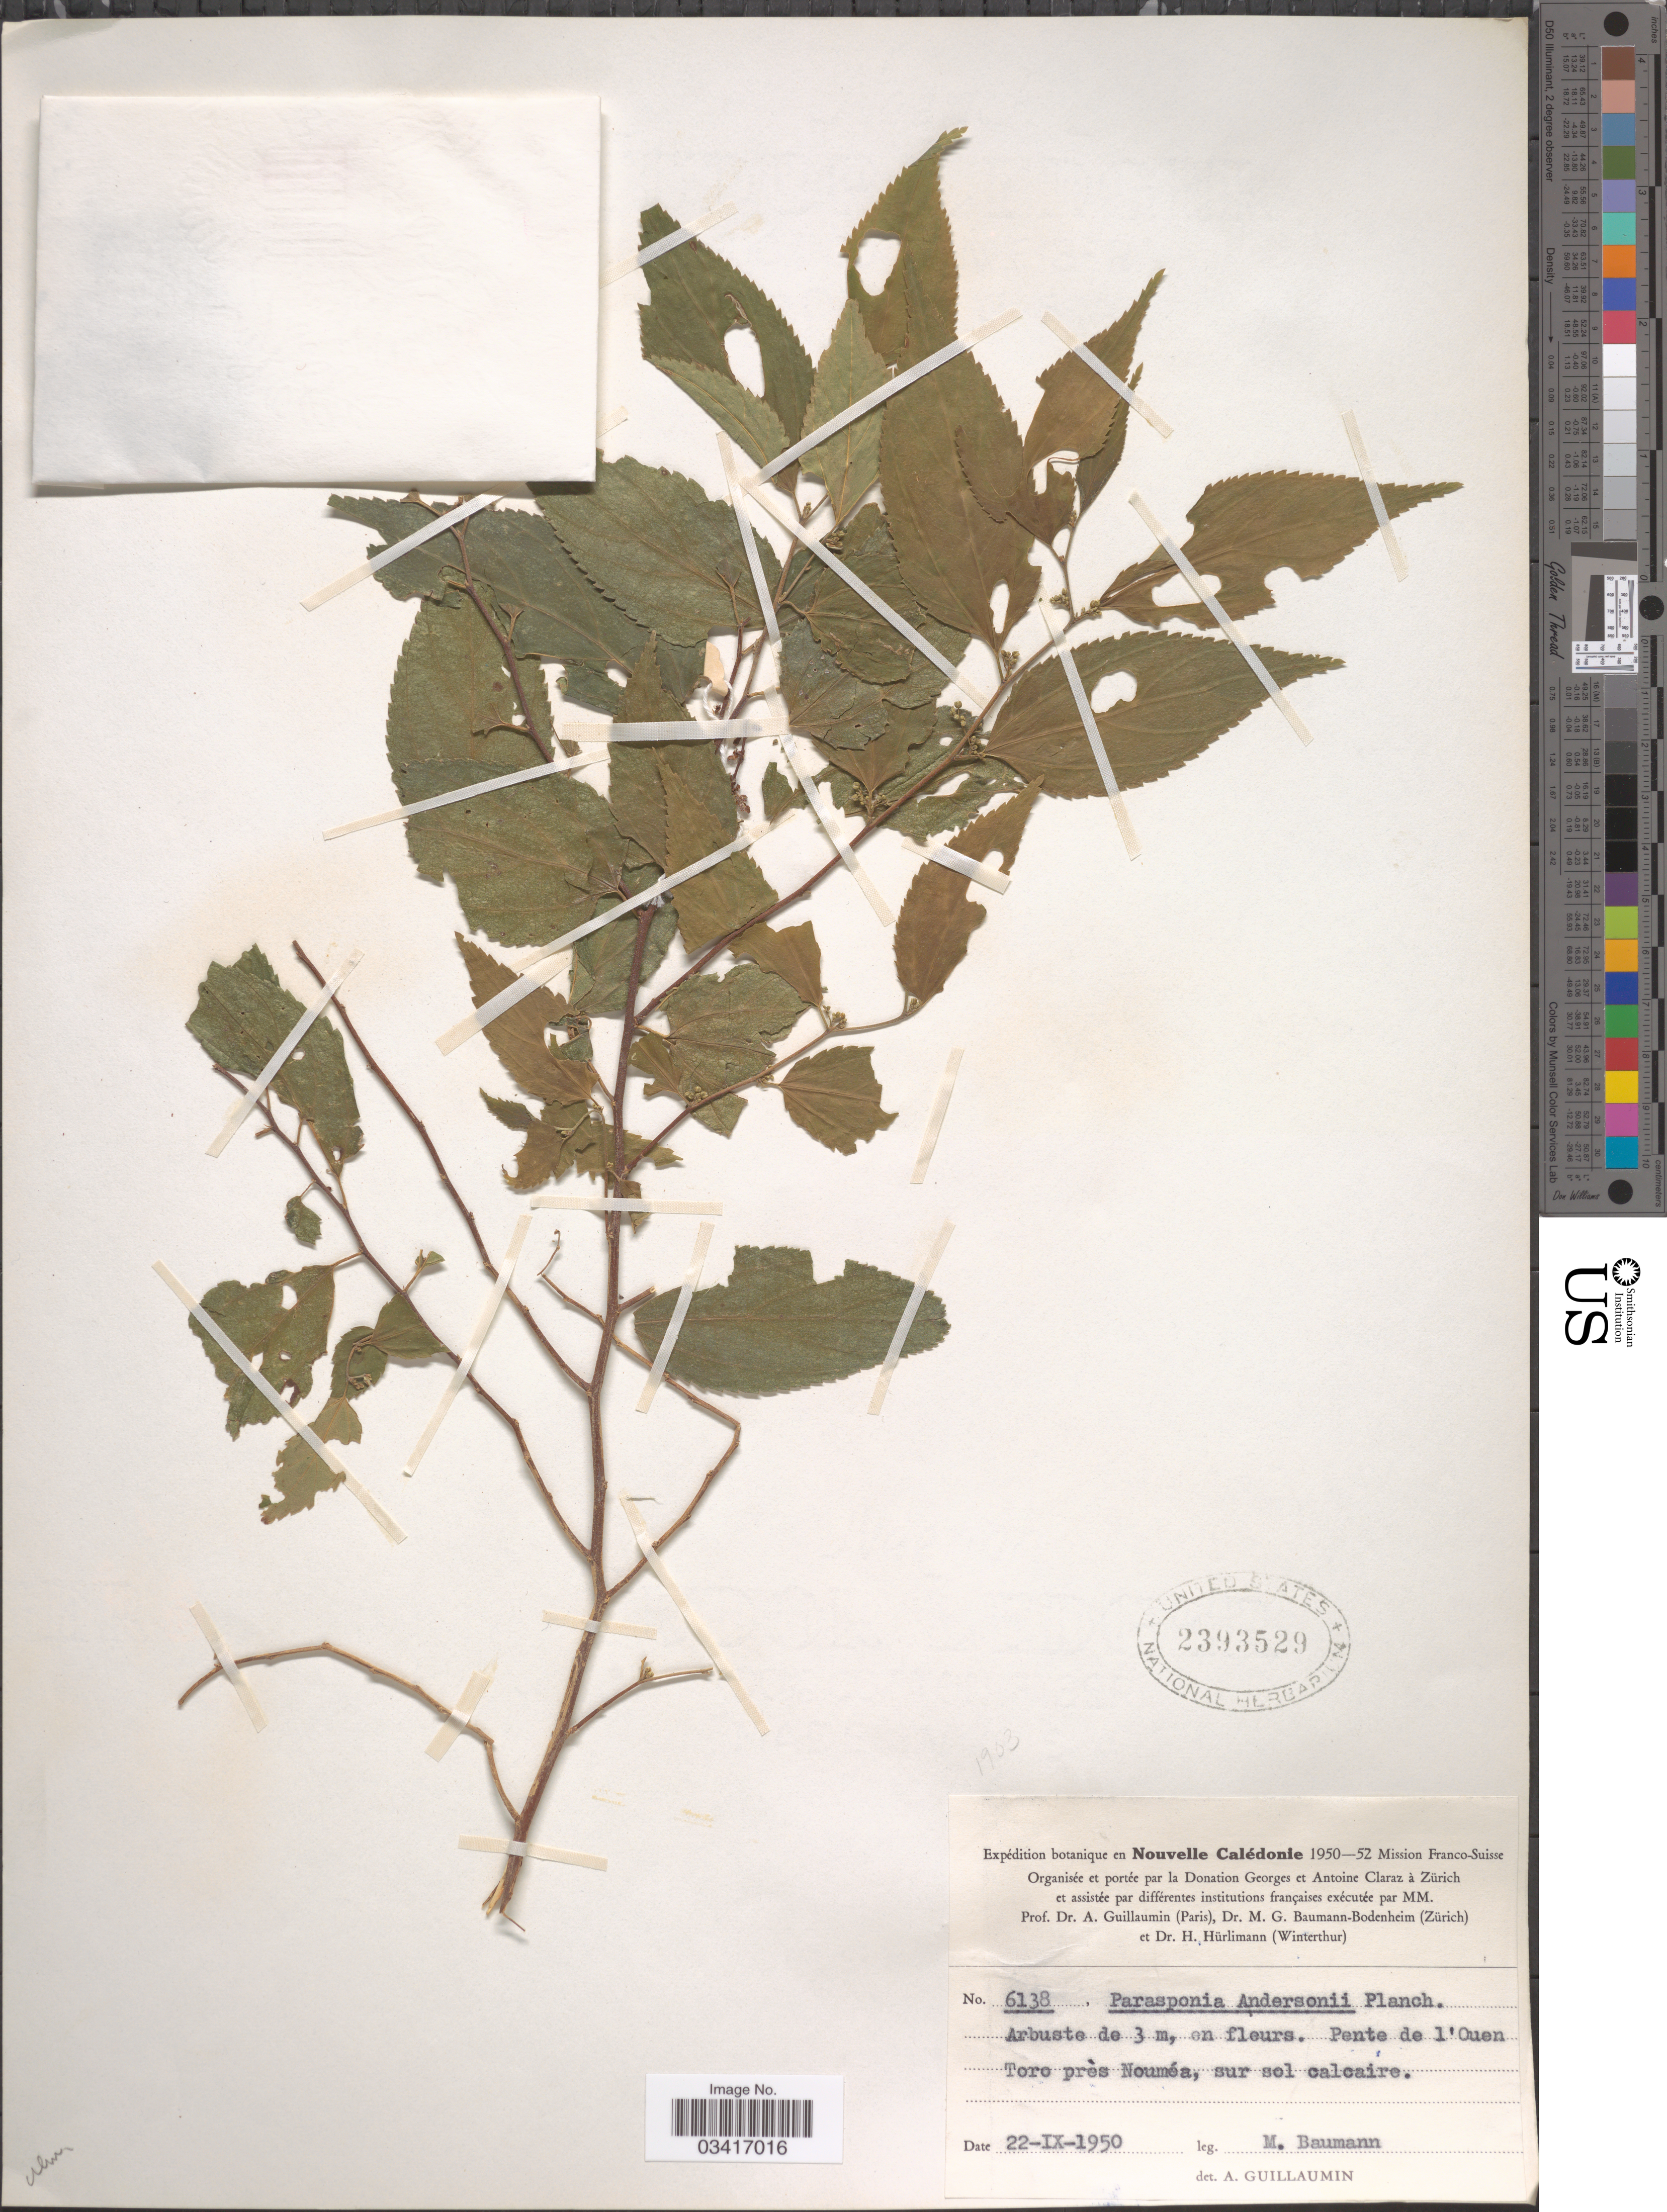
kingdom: Plantae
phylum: Tracheophyta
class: Magnoliopsida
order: Rosales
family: Cannabaceae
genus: Parasponia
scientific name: Parasponia andersonii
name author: Planch.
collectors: M. G. Baumann-Bodenheim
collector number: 6138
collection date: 1950-09-22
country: New Caledonia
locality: Pente de l'Ouen Toro près Nouméa.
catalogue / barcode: US 2393529